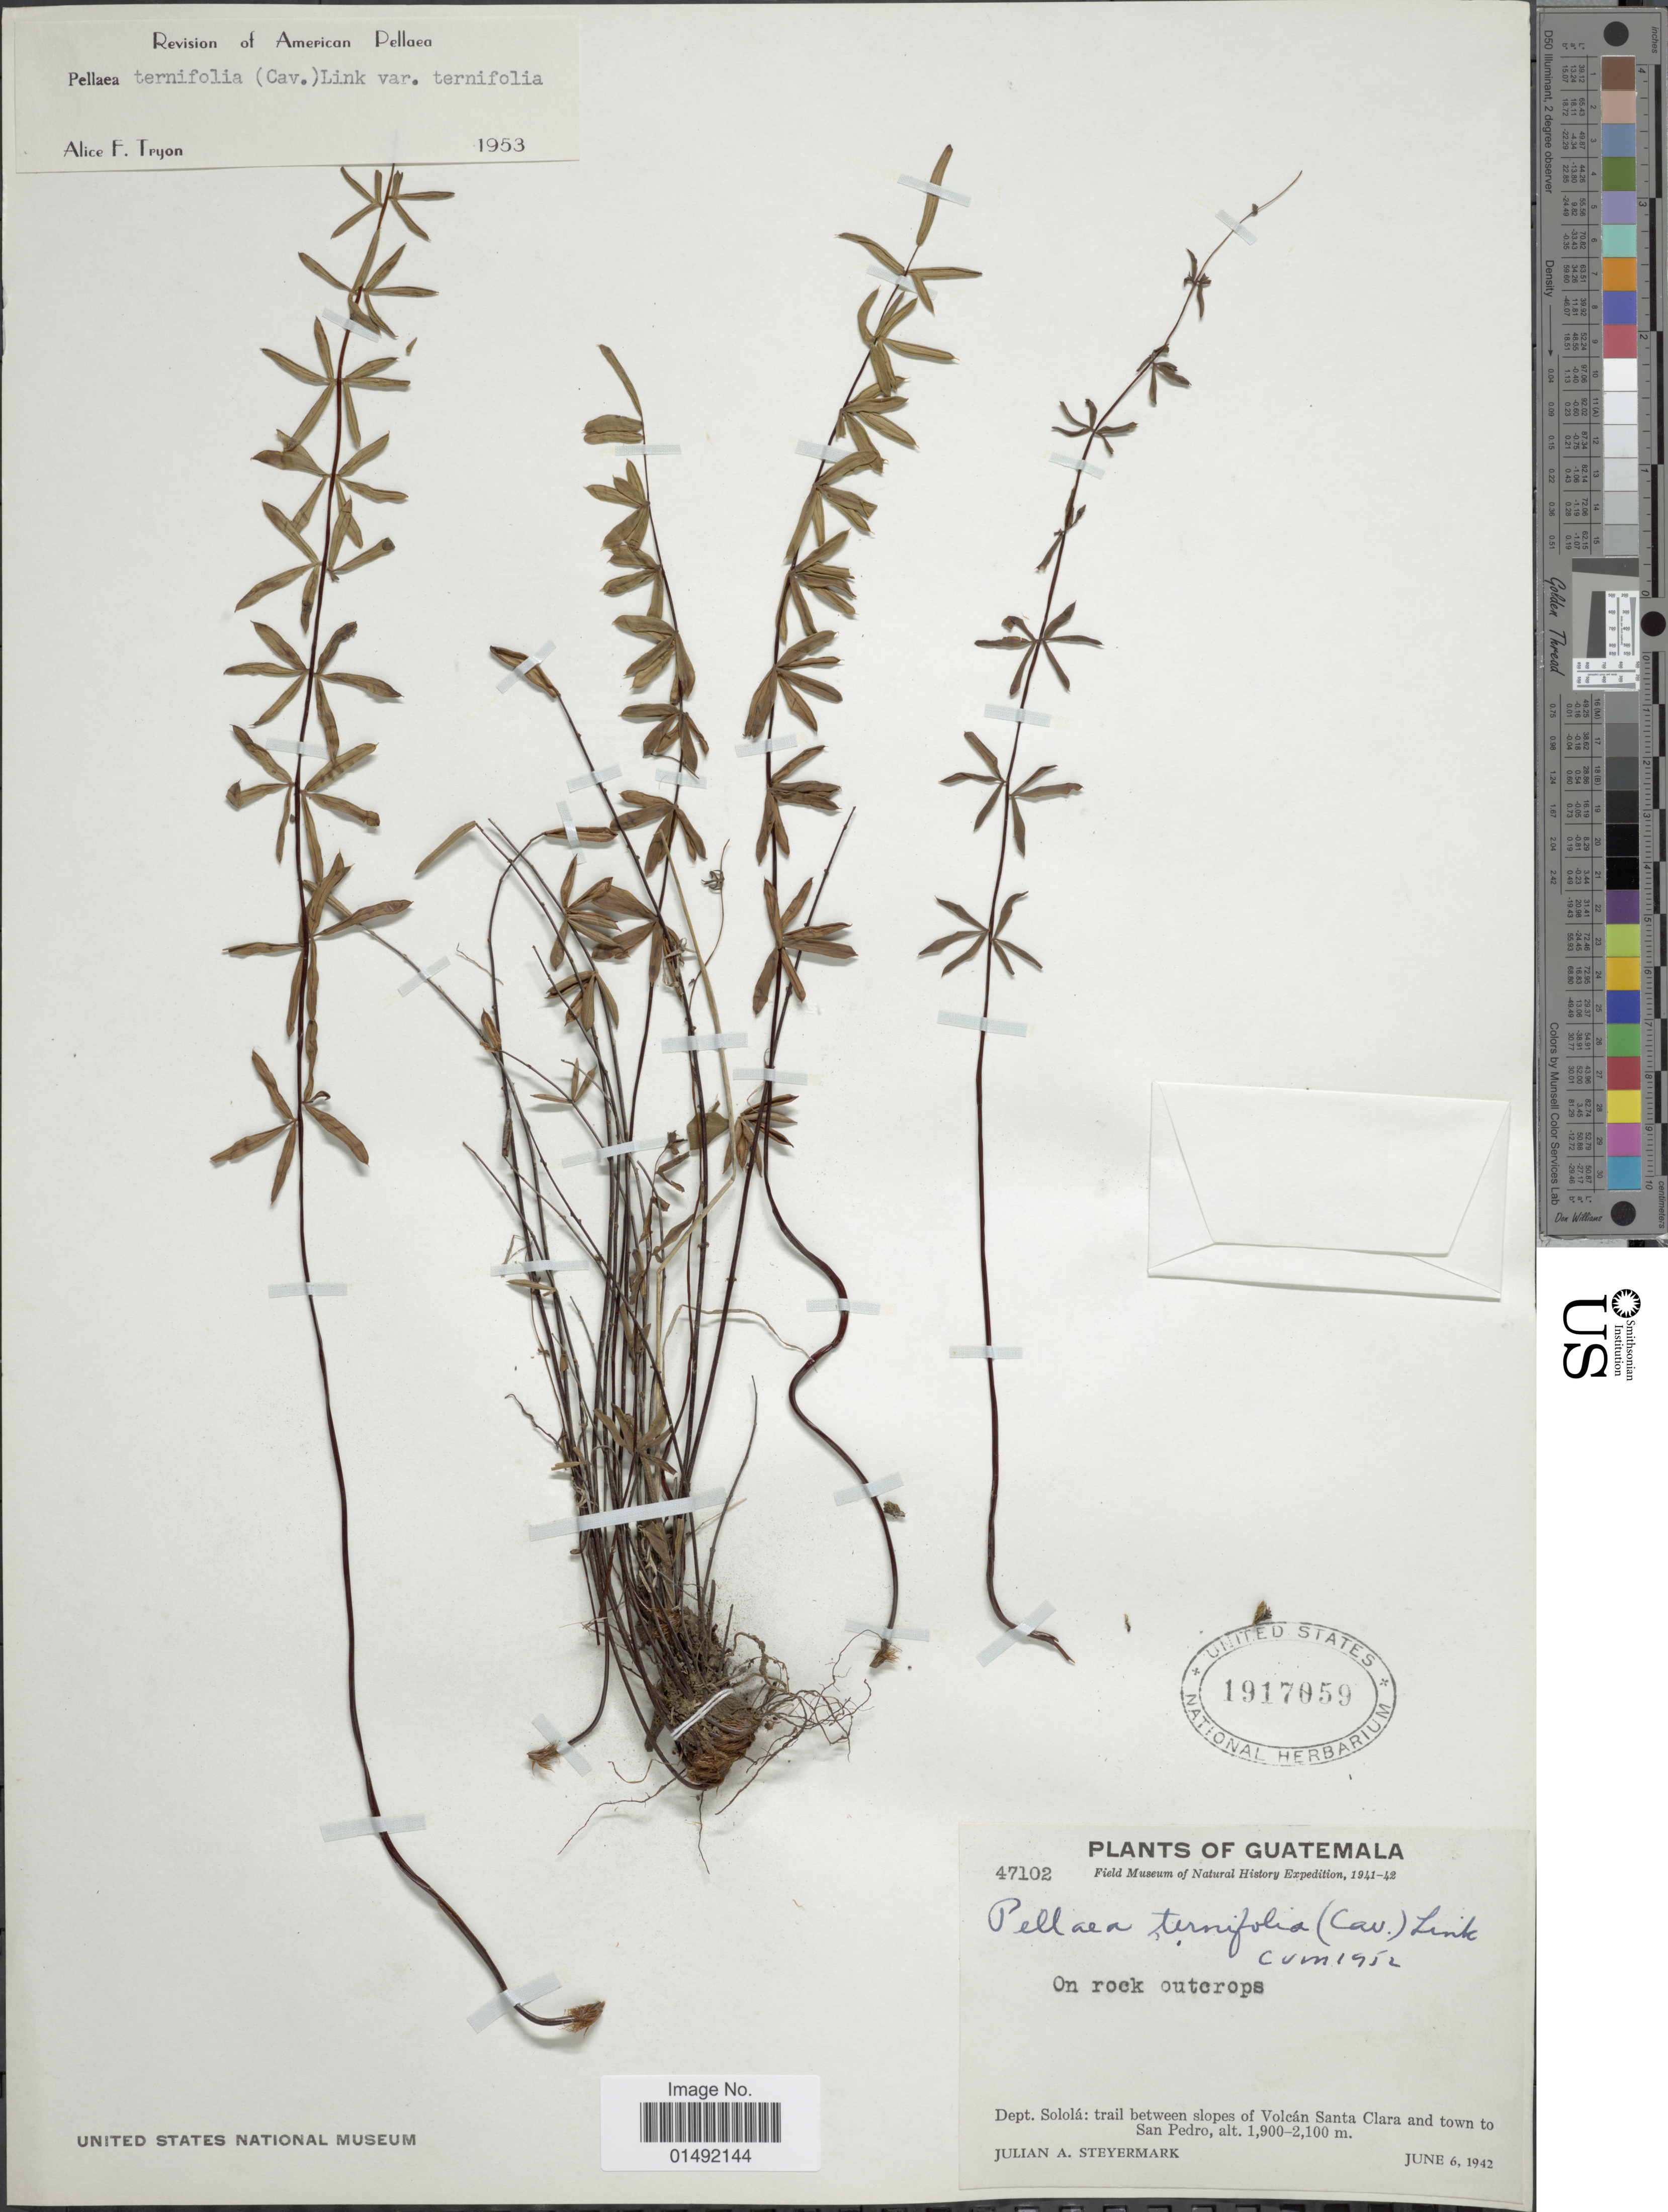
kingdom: Plantae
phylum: Tracheophyta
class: Polypodiopsida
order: Polypodiales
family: Pteridaceae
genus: Pellaea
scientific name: Pellaea ternifolia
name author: (Cav.) Link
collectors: J. Steyermark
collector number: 47102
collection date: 1942-06-06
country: Guatemala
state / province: Sololá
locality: Dept. Sololá: trail between slopes of Volcán Santa Clara and town to San Pedro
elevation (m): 1900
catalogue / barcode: US 1917059